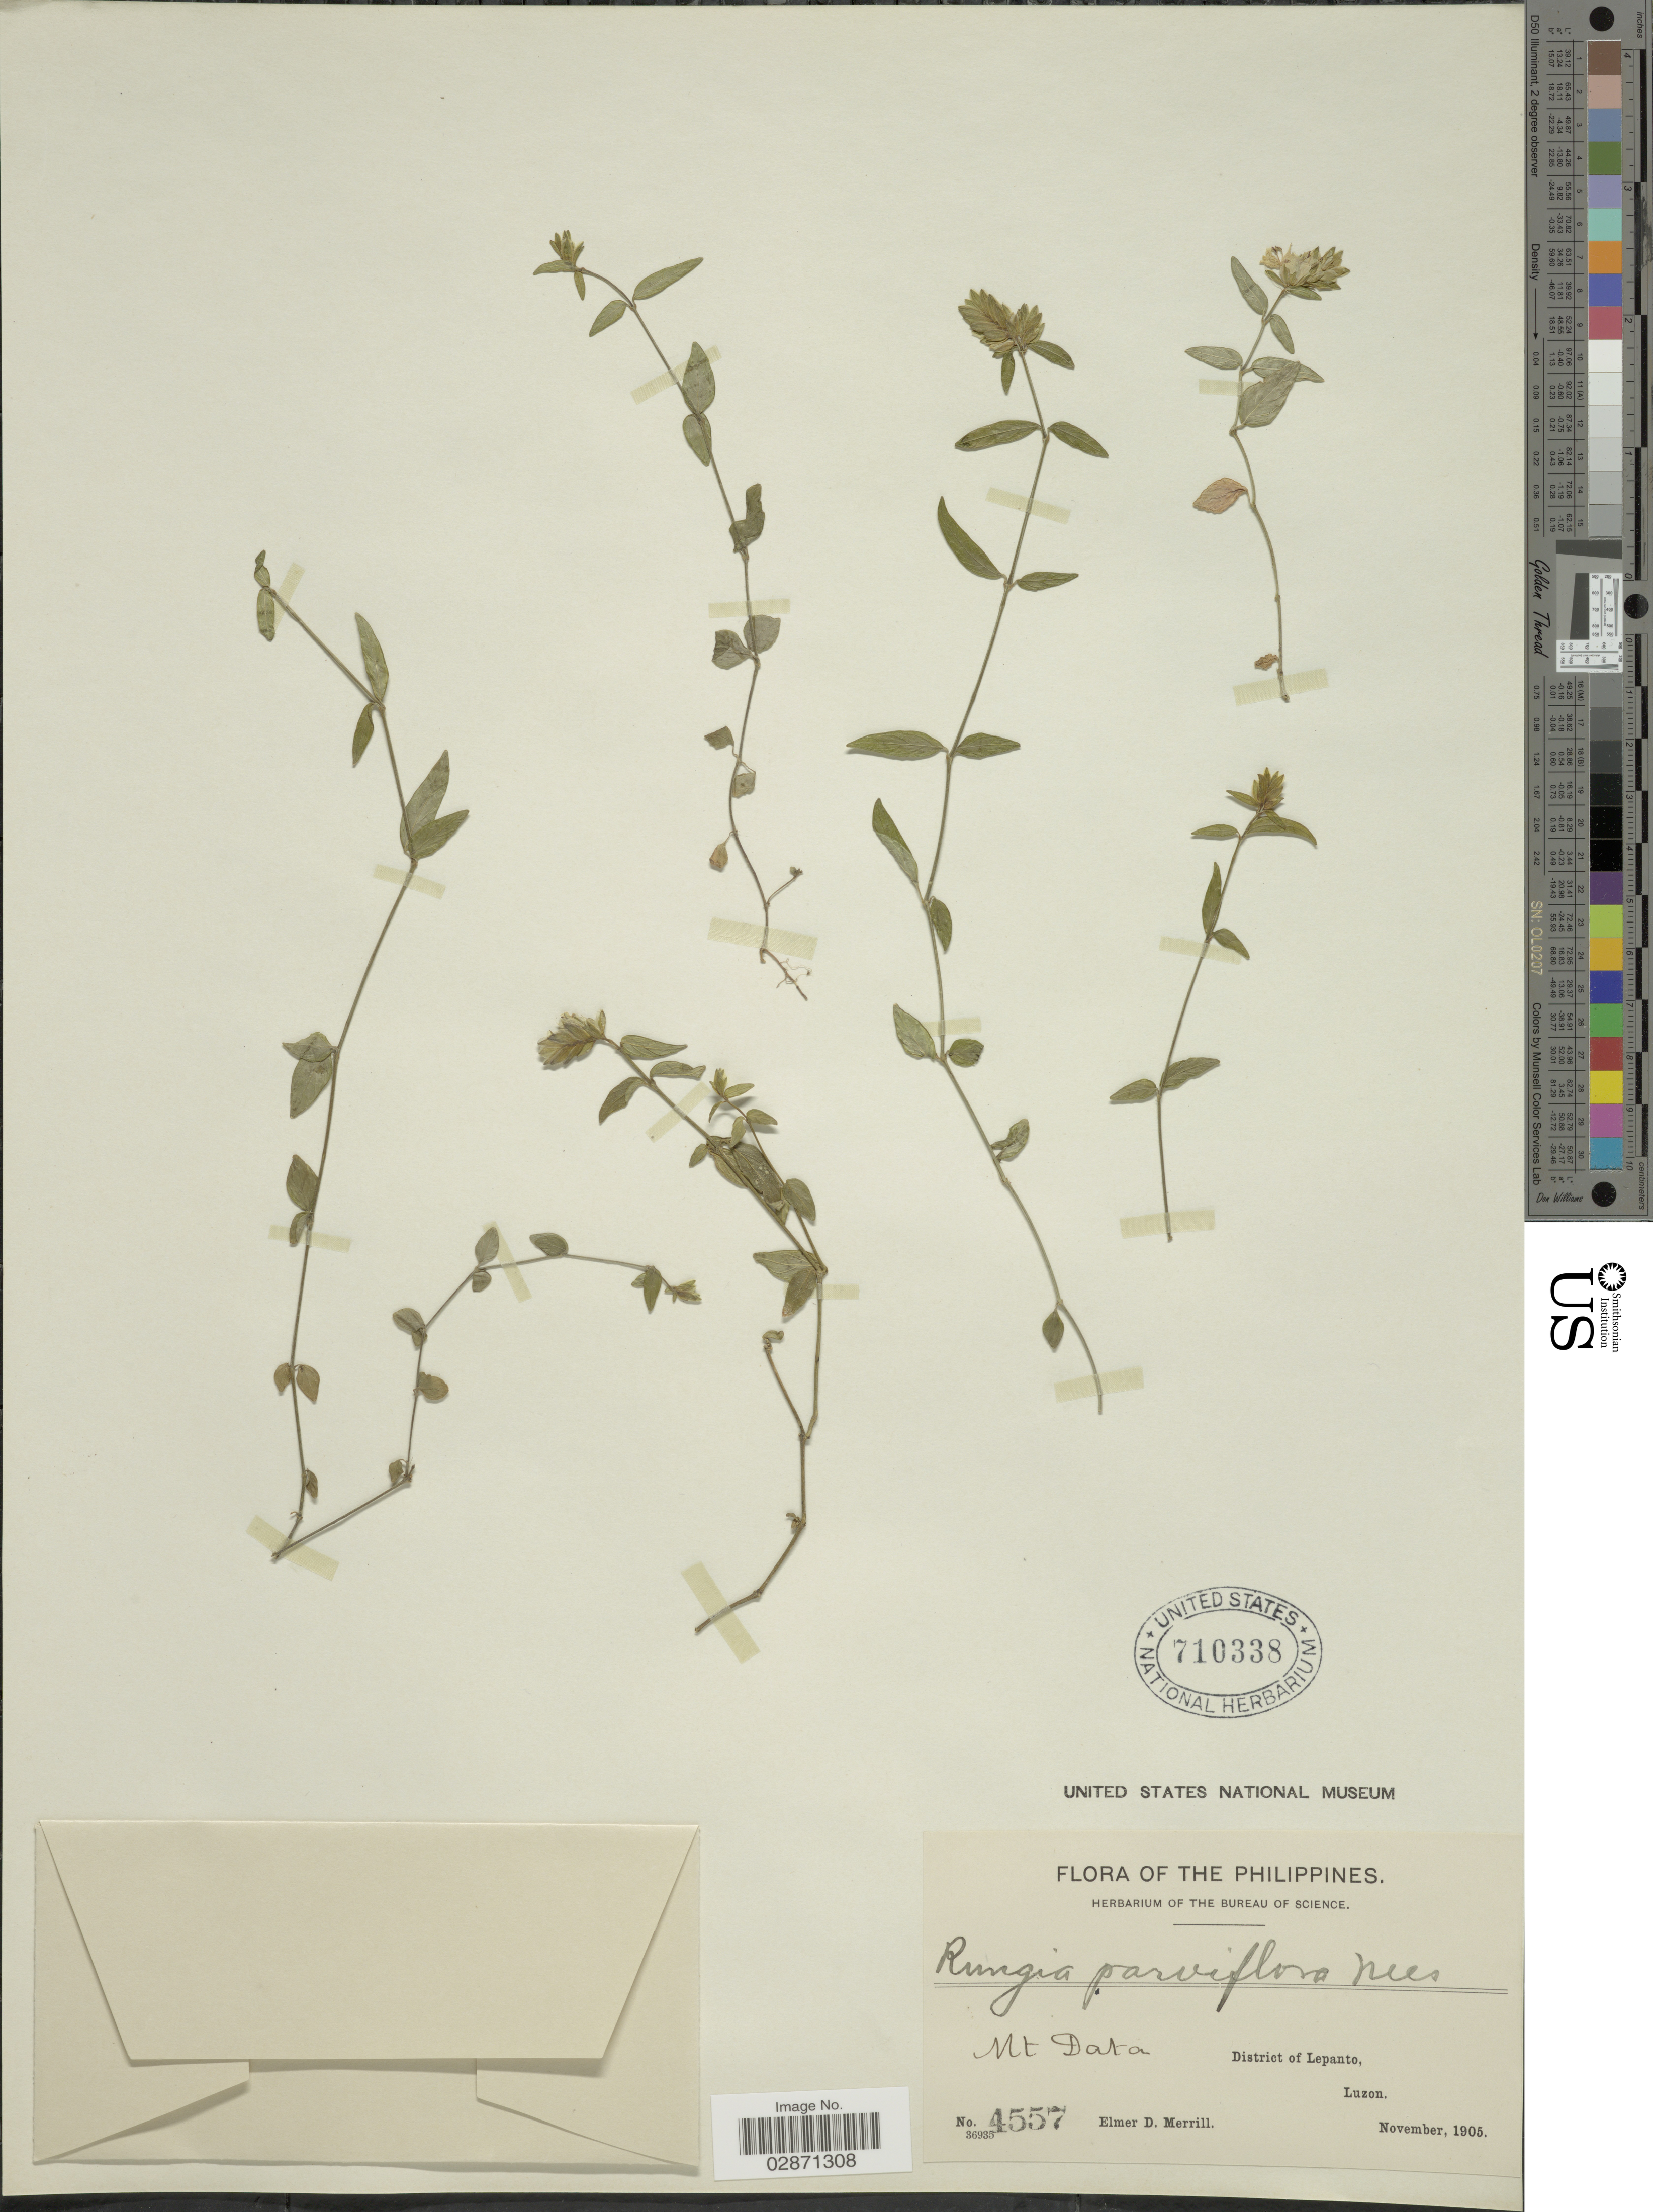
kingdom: Plantae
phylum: Tracheophyta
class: Magnoliopsida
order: Lamiales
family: Acanthaceae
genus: Rungia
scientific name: Rungia parviflora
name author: Nees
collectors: E. D. Merrill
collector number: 4557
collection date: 1905-11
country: Philippines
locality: Mt Data. District of Lepanto, Luzon.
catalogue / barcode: US 710338